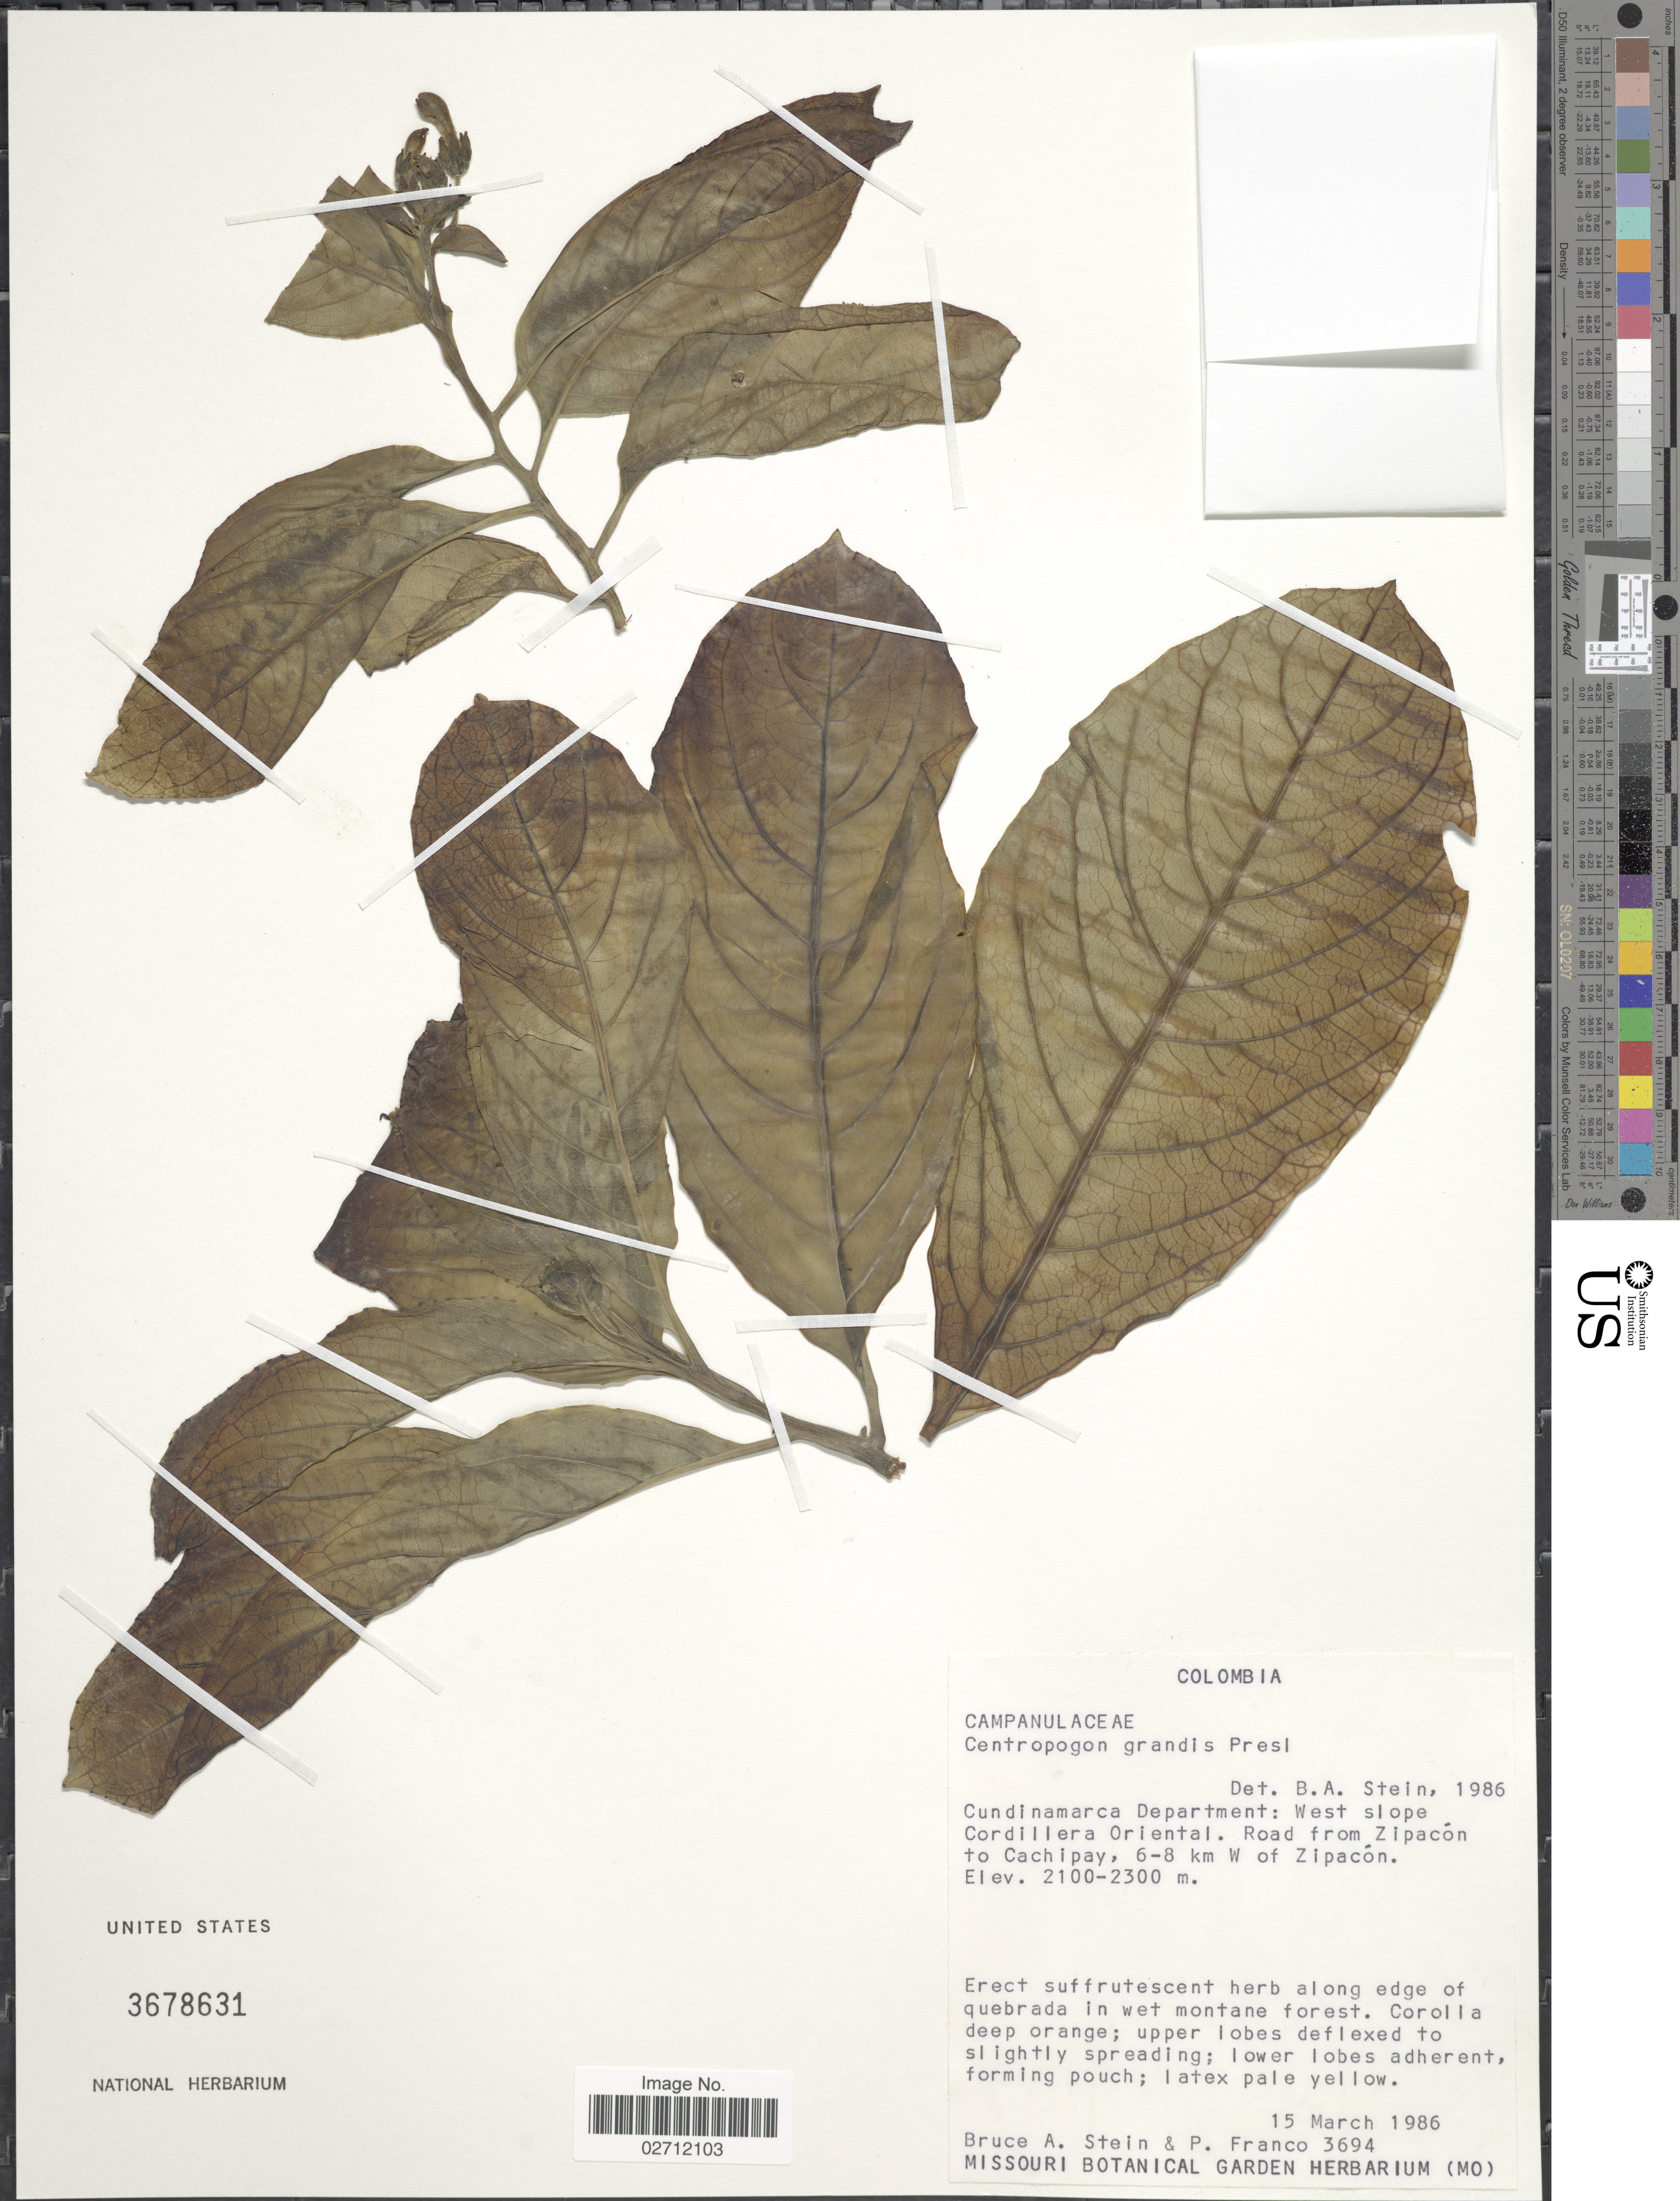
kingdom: Plantae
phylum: Tracheophyta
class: Magnoliopsida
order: Asterales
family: Campanulaceae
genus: Centropogon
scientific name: Centropogon grandis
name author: (L. f.) C. Presl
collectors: B. A. Stein & P. Franco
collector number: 3694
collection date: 1986-03-15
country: Colombia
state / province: Cundinamarca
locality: West slope, Cordillera Oriental, Road from Zipacon to Cachipay, 6-8 km W of Zipacon.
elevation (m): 2100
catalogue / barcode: US 3678631